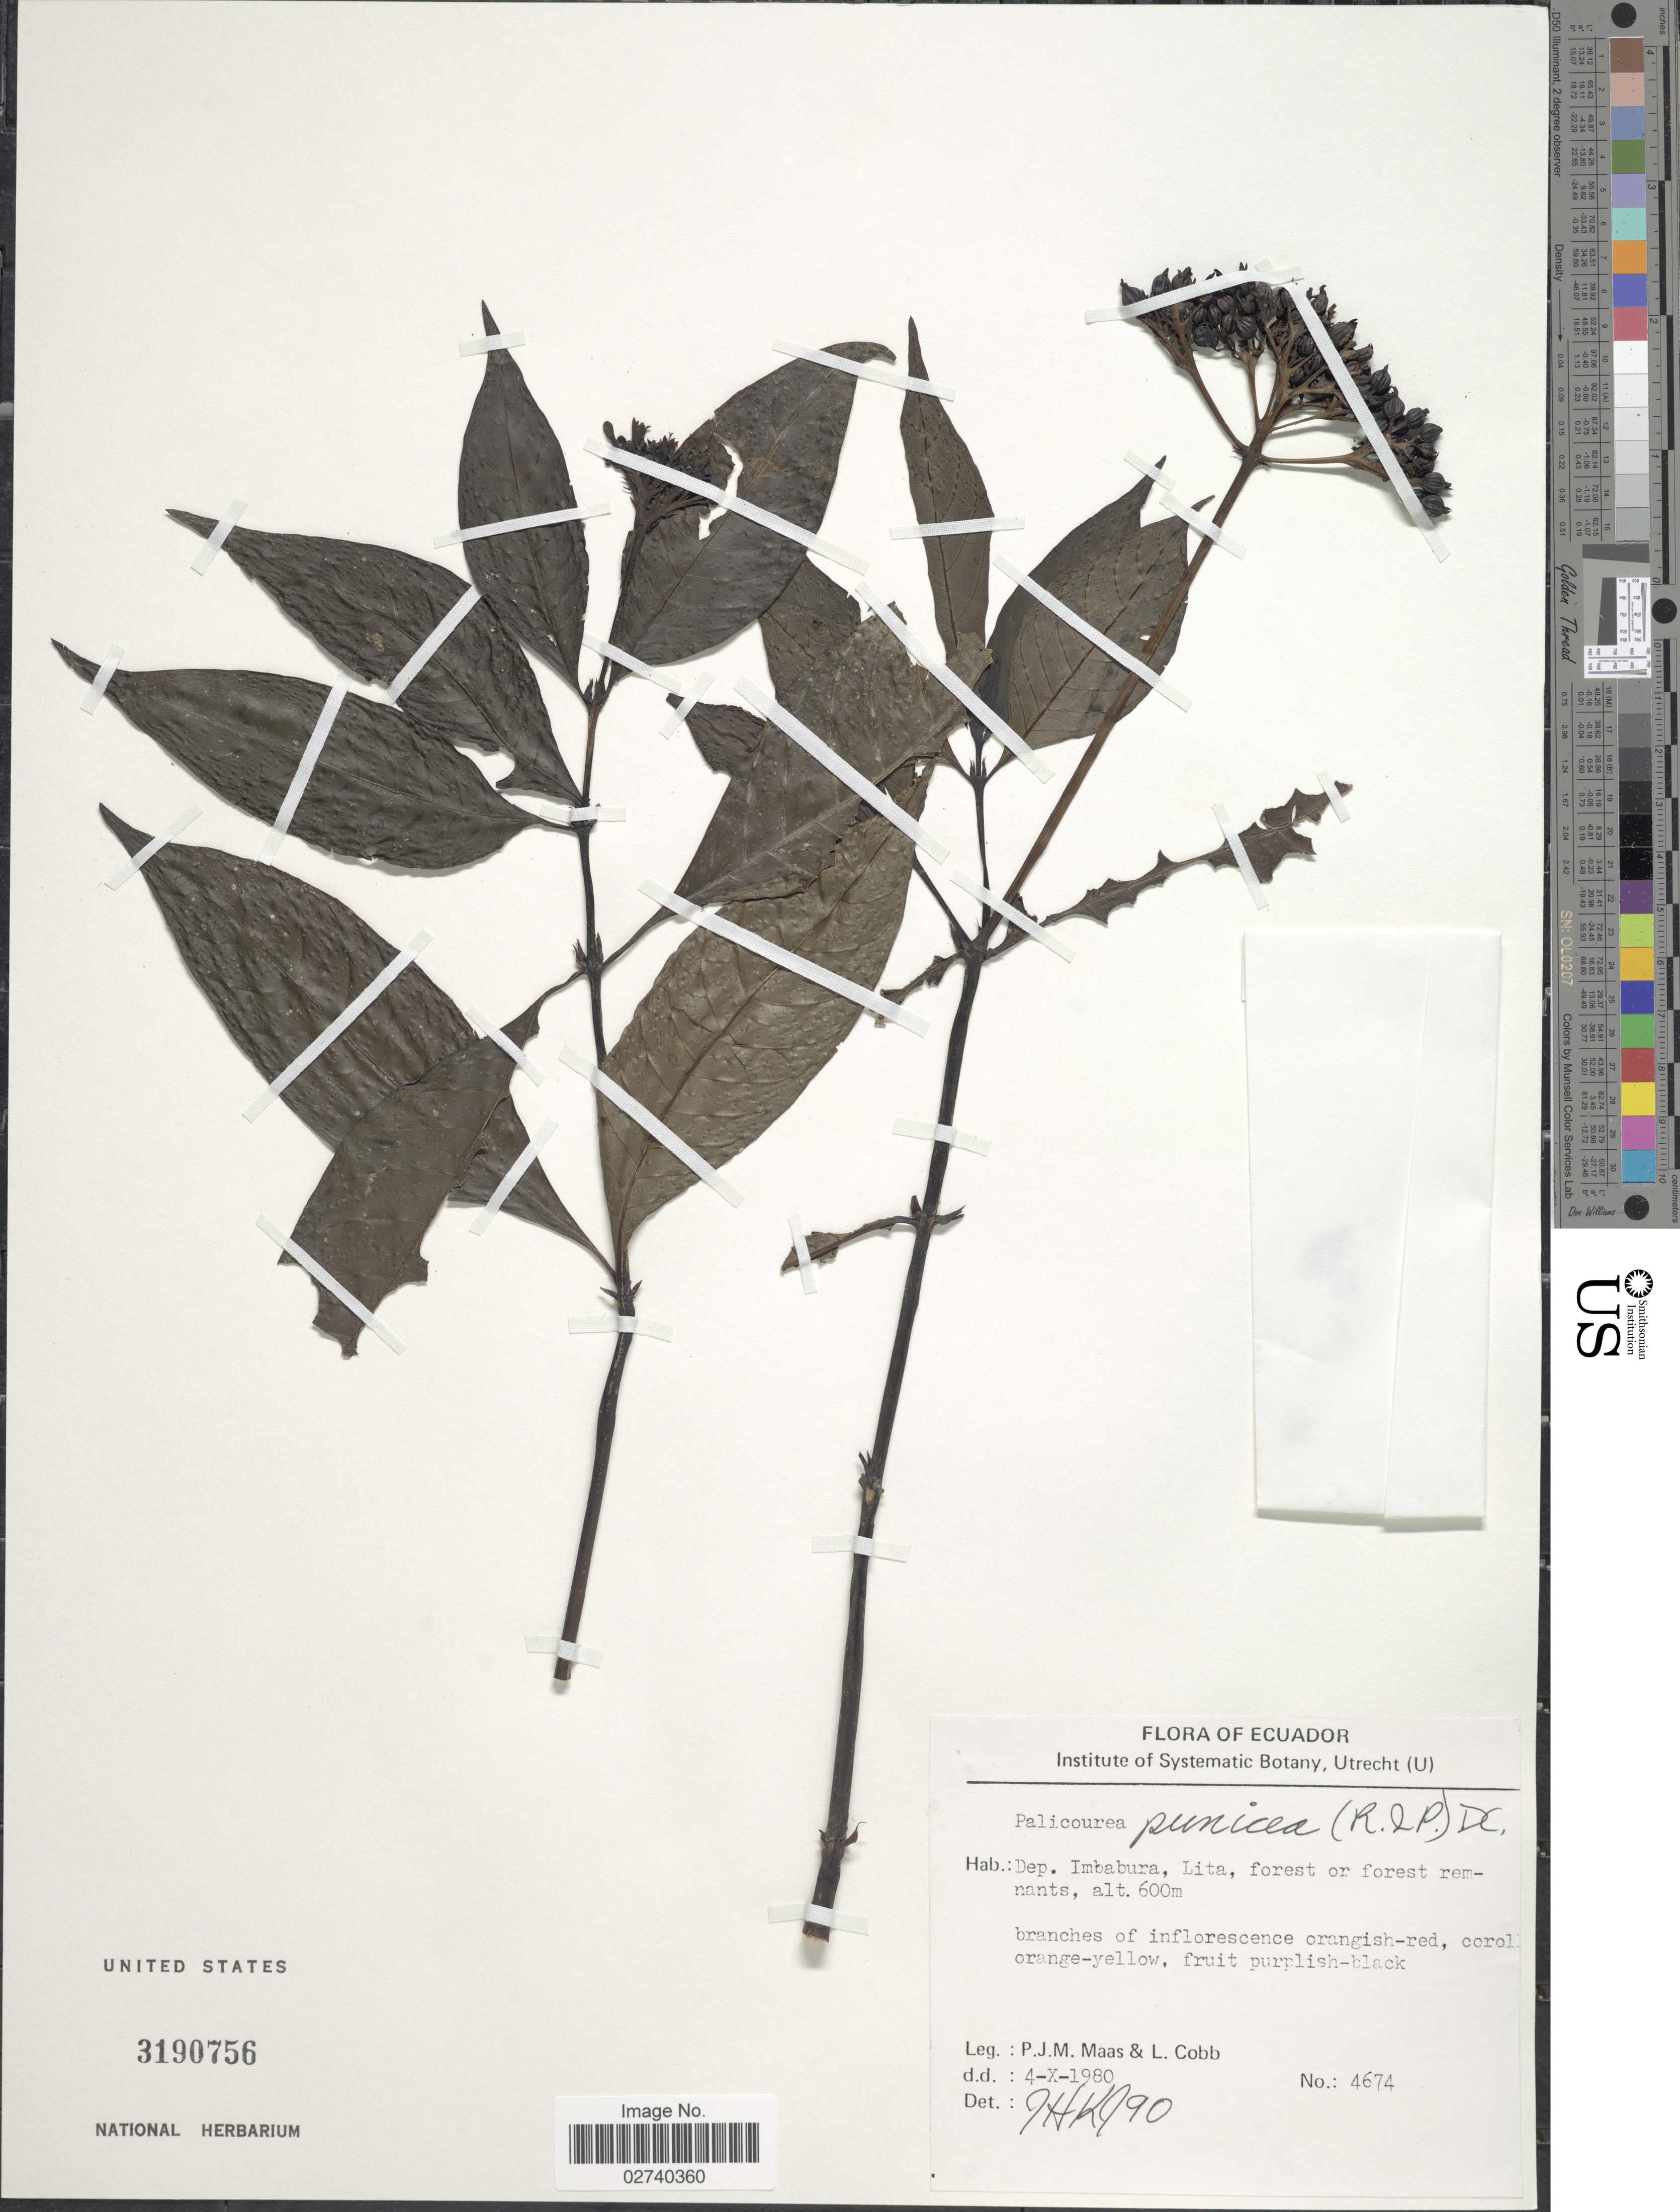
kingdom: Plantae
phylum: Tracheophyta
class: Magnoliopsida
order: Gentianales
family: Rubiaceae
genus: Palicourea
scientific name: Palicourea punicea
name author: (Ruiz & Pav.) DC.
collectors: P. Maas & L. Cobb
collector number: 4674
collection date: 1980-10-04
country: Ecuador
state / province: Imbabura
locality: Dep. Imbabura, Lita, forest or forest remnants.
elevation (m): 600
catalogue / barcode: US 3190756